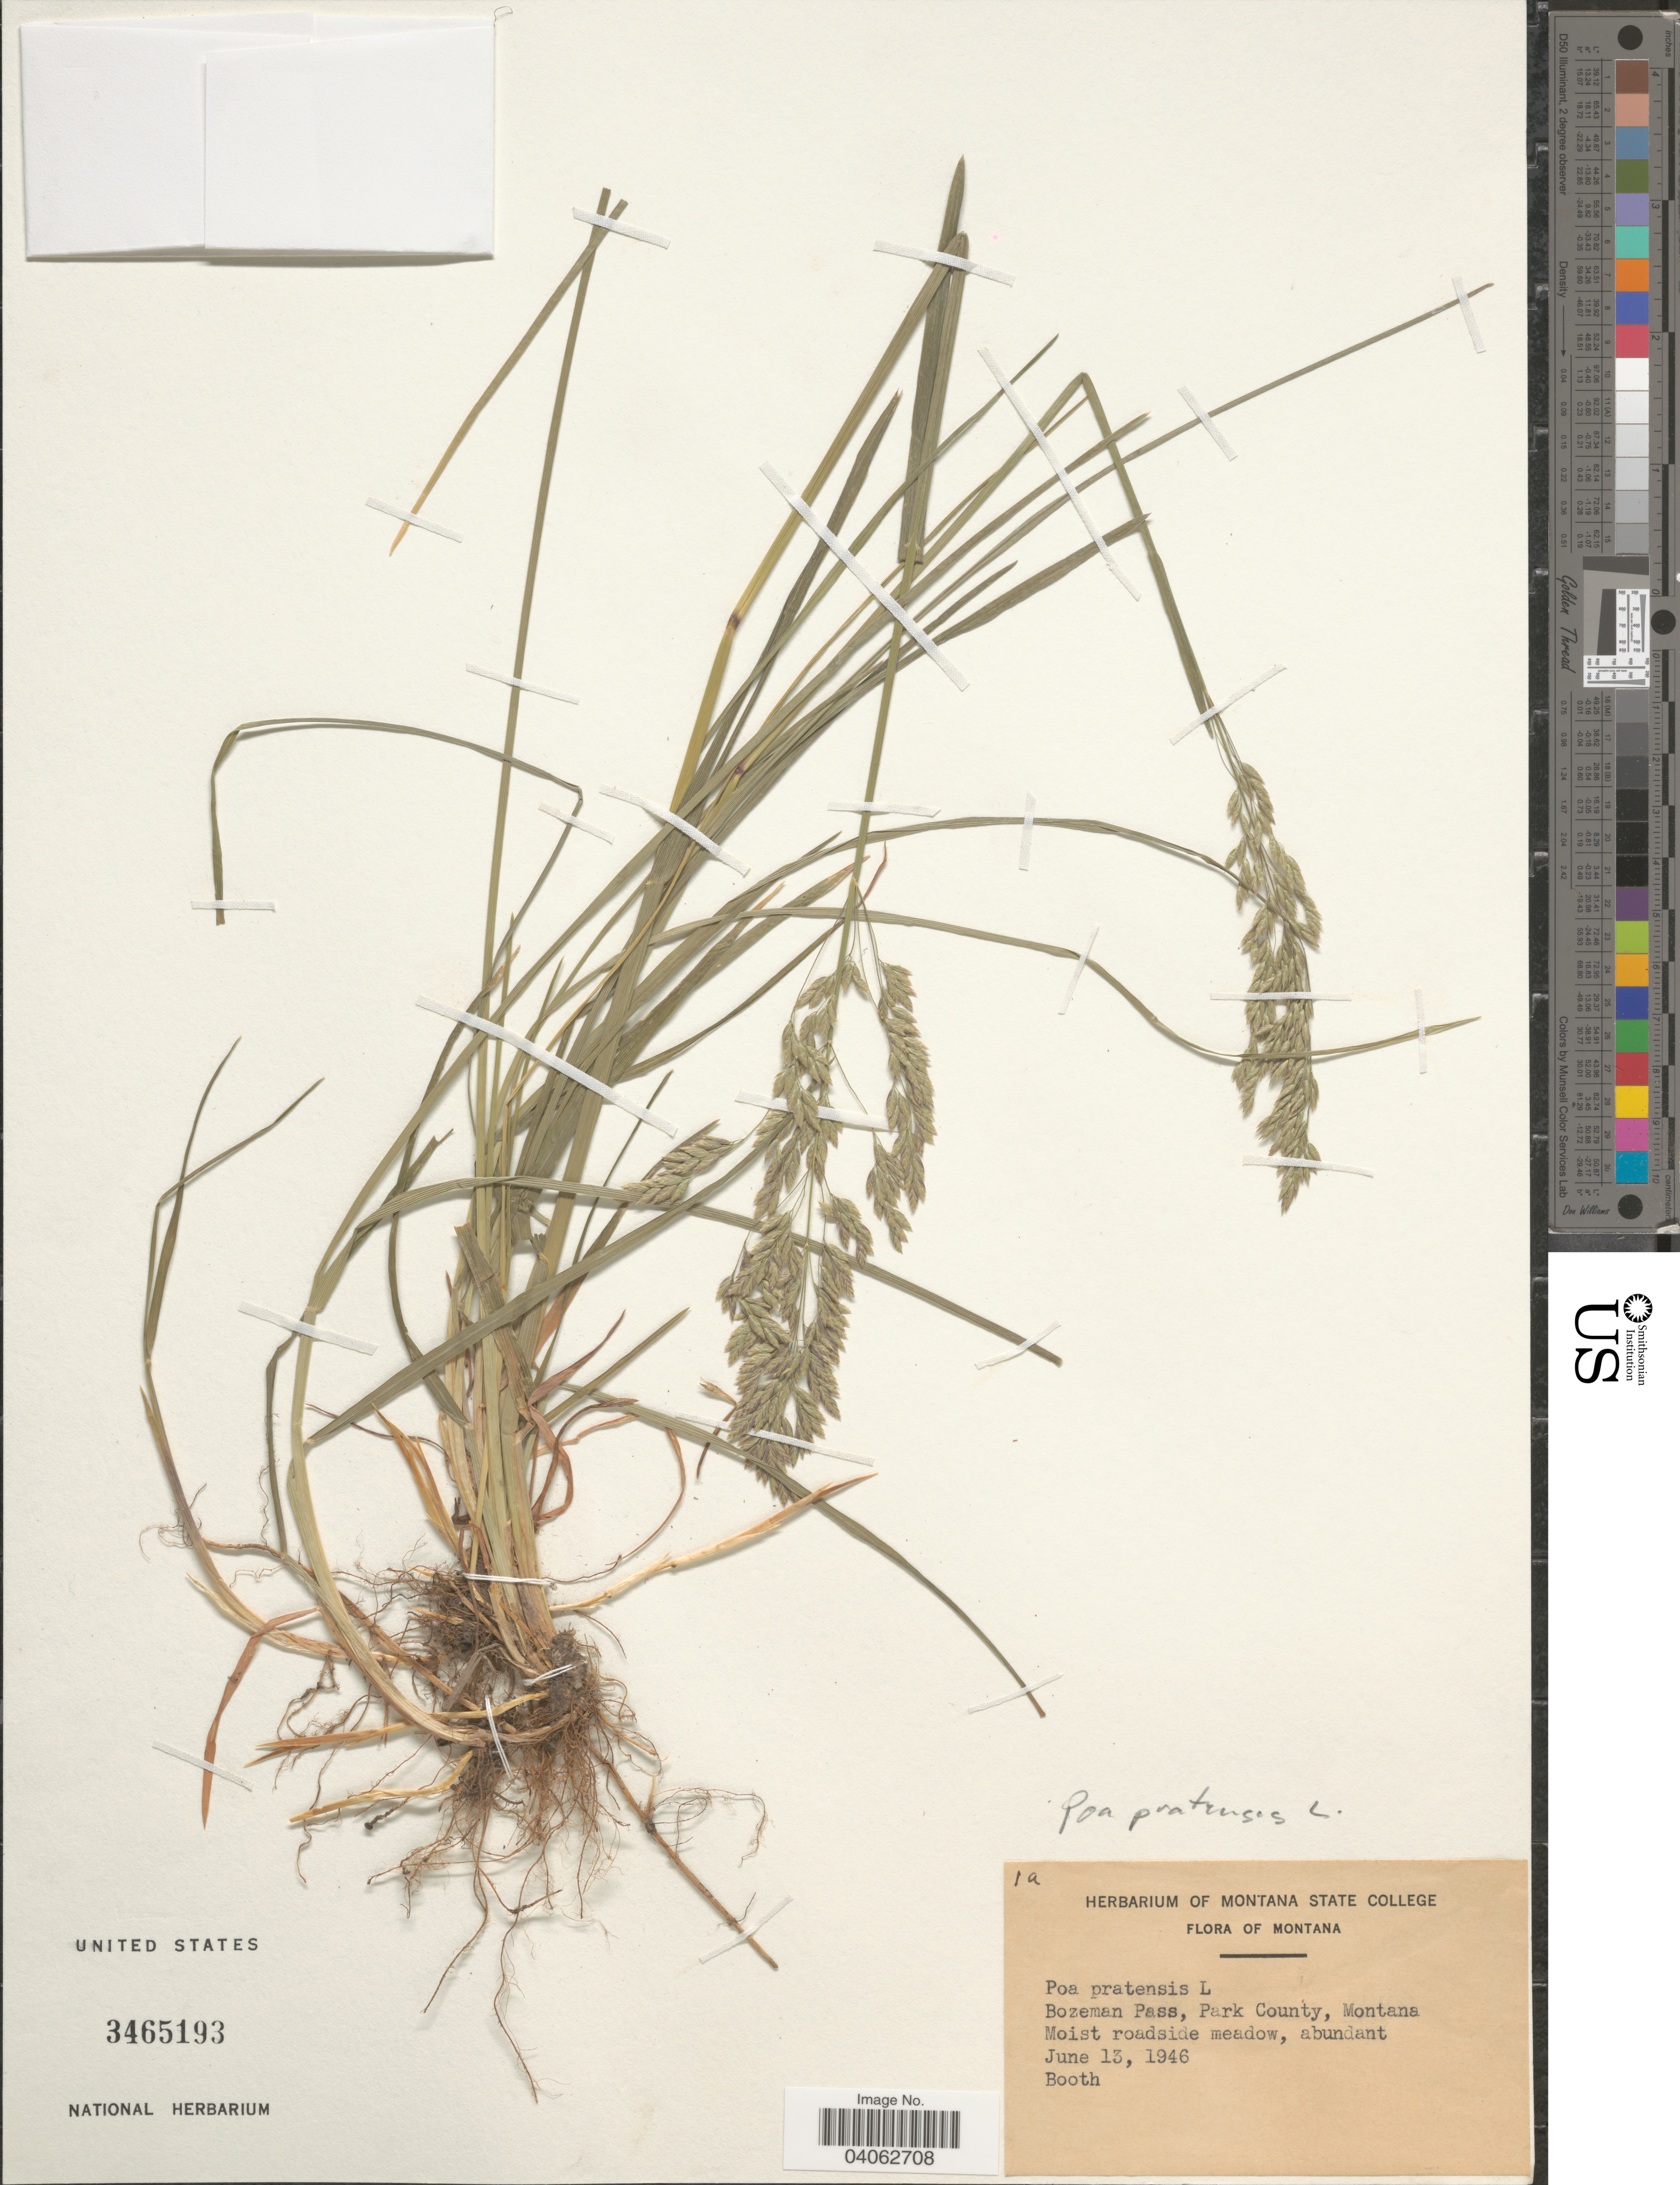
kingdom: Plantae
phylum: Tracheophyta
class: Liliopsida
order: Poales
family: Poaceae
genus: Poa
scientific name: Poa pratensis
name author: L.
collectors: ex herb. Montana State College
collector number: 1a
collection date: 1946-06-13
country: United States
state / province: Montana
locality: Bozeman Pass, Park County.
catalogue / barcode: US 3465193